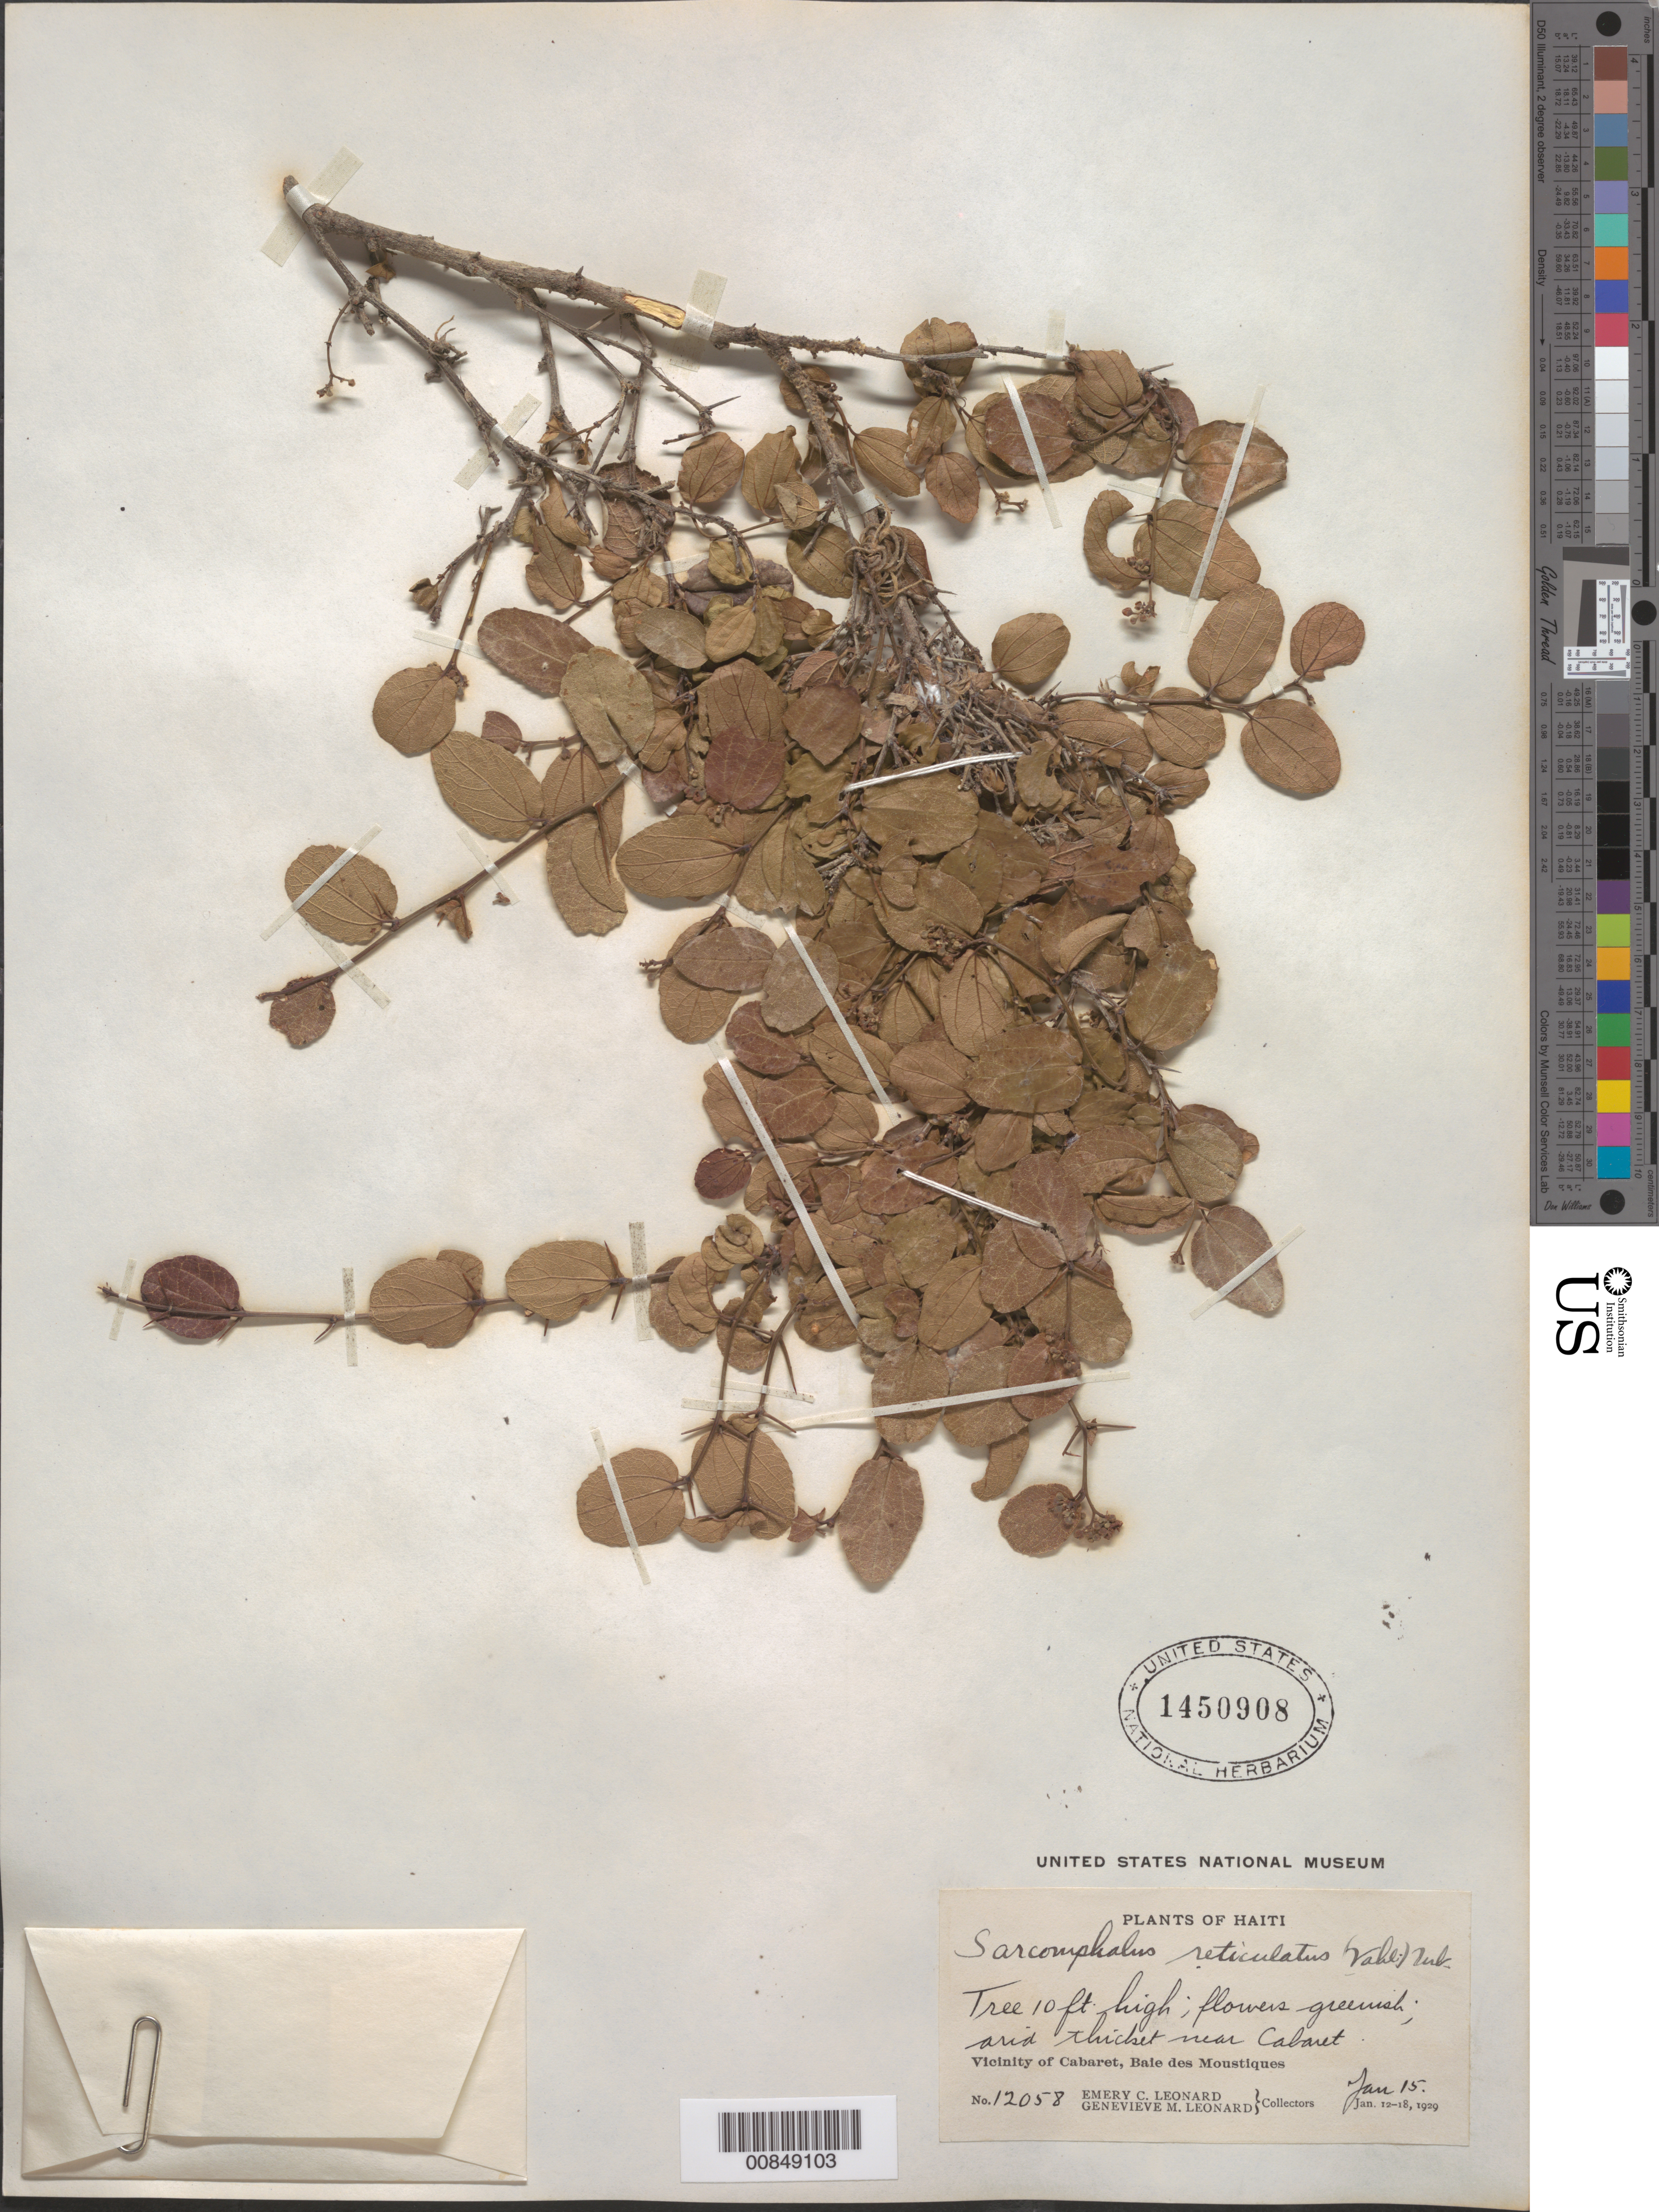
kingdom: Plantae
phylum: Tracheophyta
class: Magnoliopsida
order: Rosales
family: Rhamnaceae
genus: Sarcomphalus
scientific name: Sarcomphalus reticulatus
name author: (Vahl) Urb.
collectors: E. C. Leonard & G. M. Leonard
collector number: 12058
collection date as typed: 15 Jan 1929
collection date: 1929-01-15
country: Haiti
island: Hispaniola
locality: Vicinity of Cabaret, Baie des Moustiques, near city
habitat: Arid thickets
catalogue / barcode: US 1450908